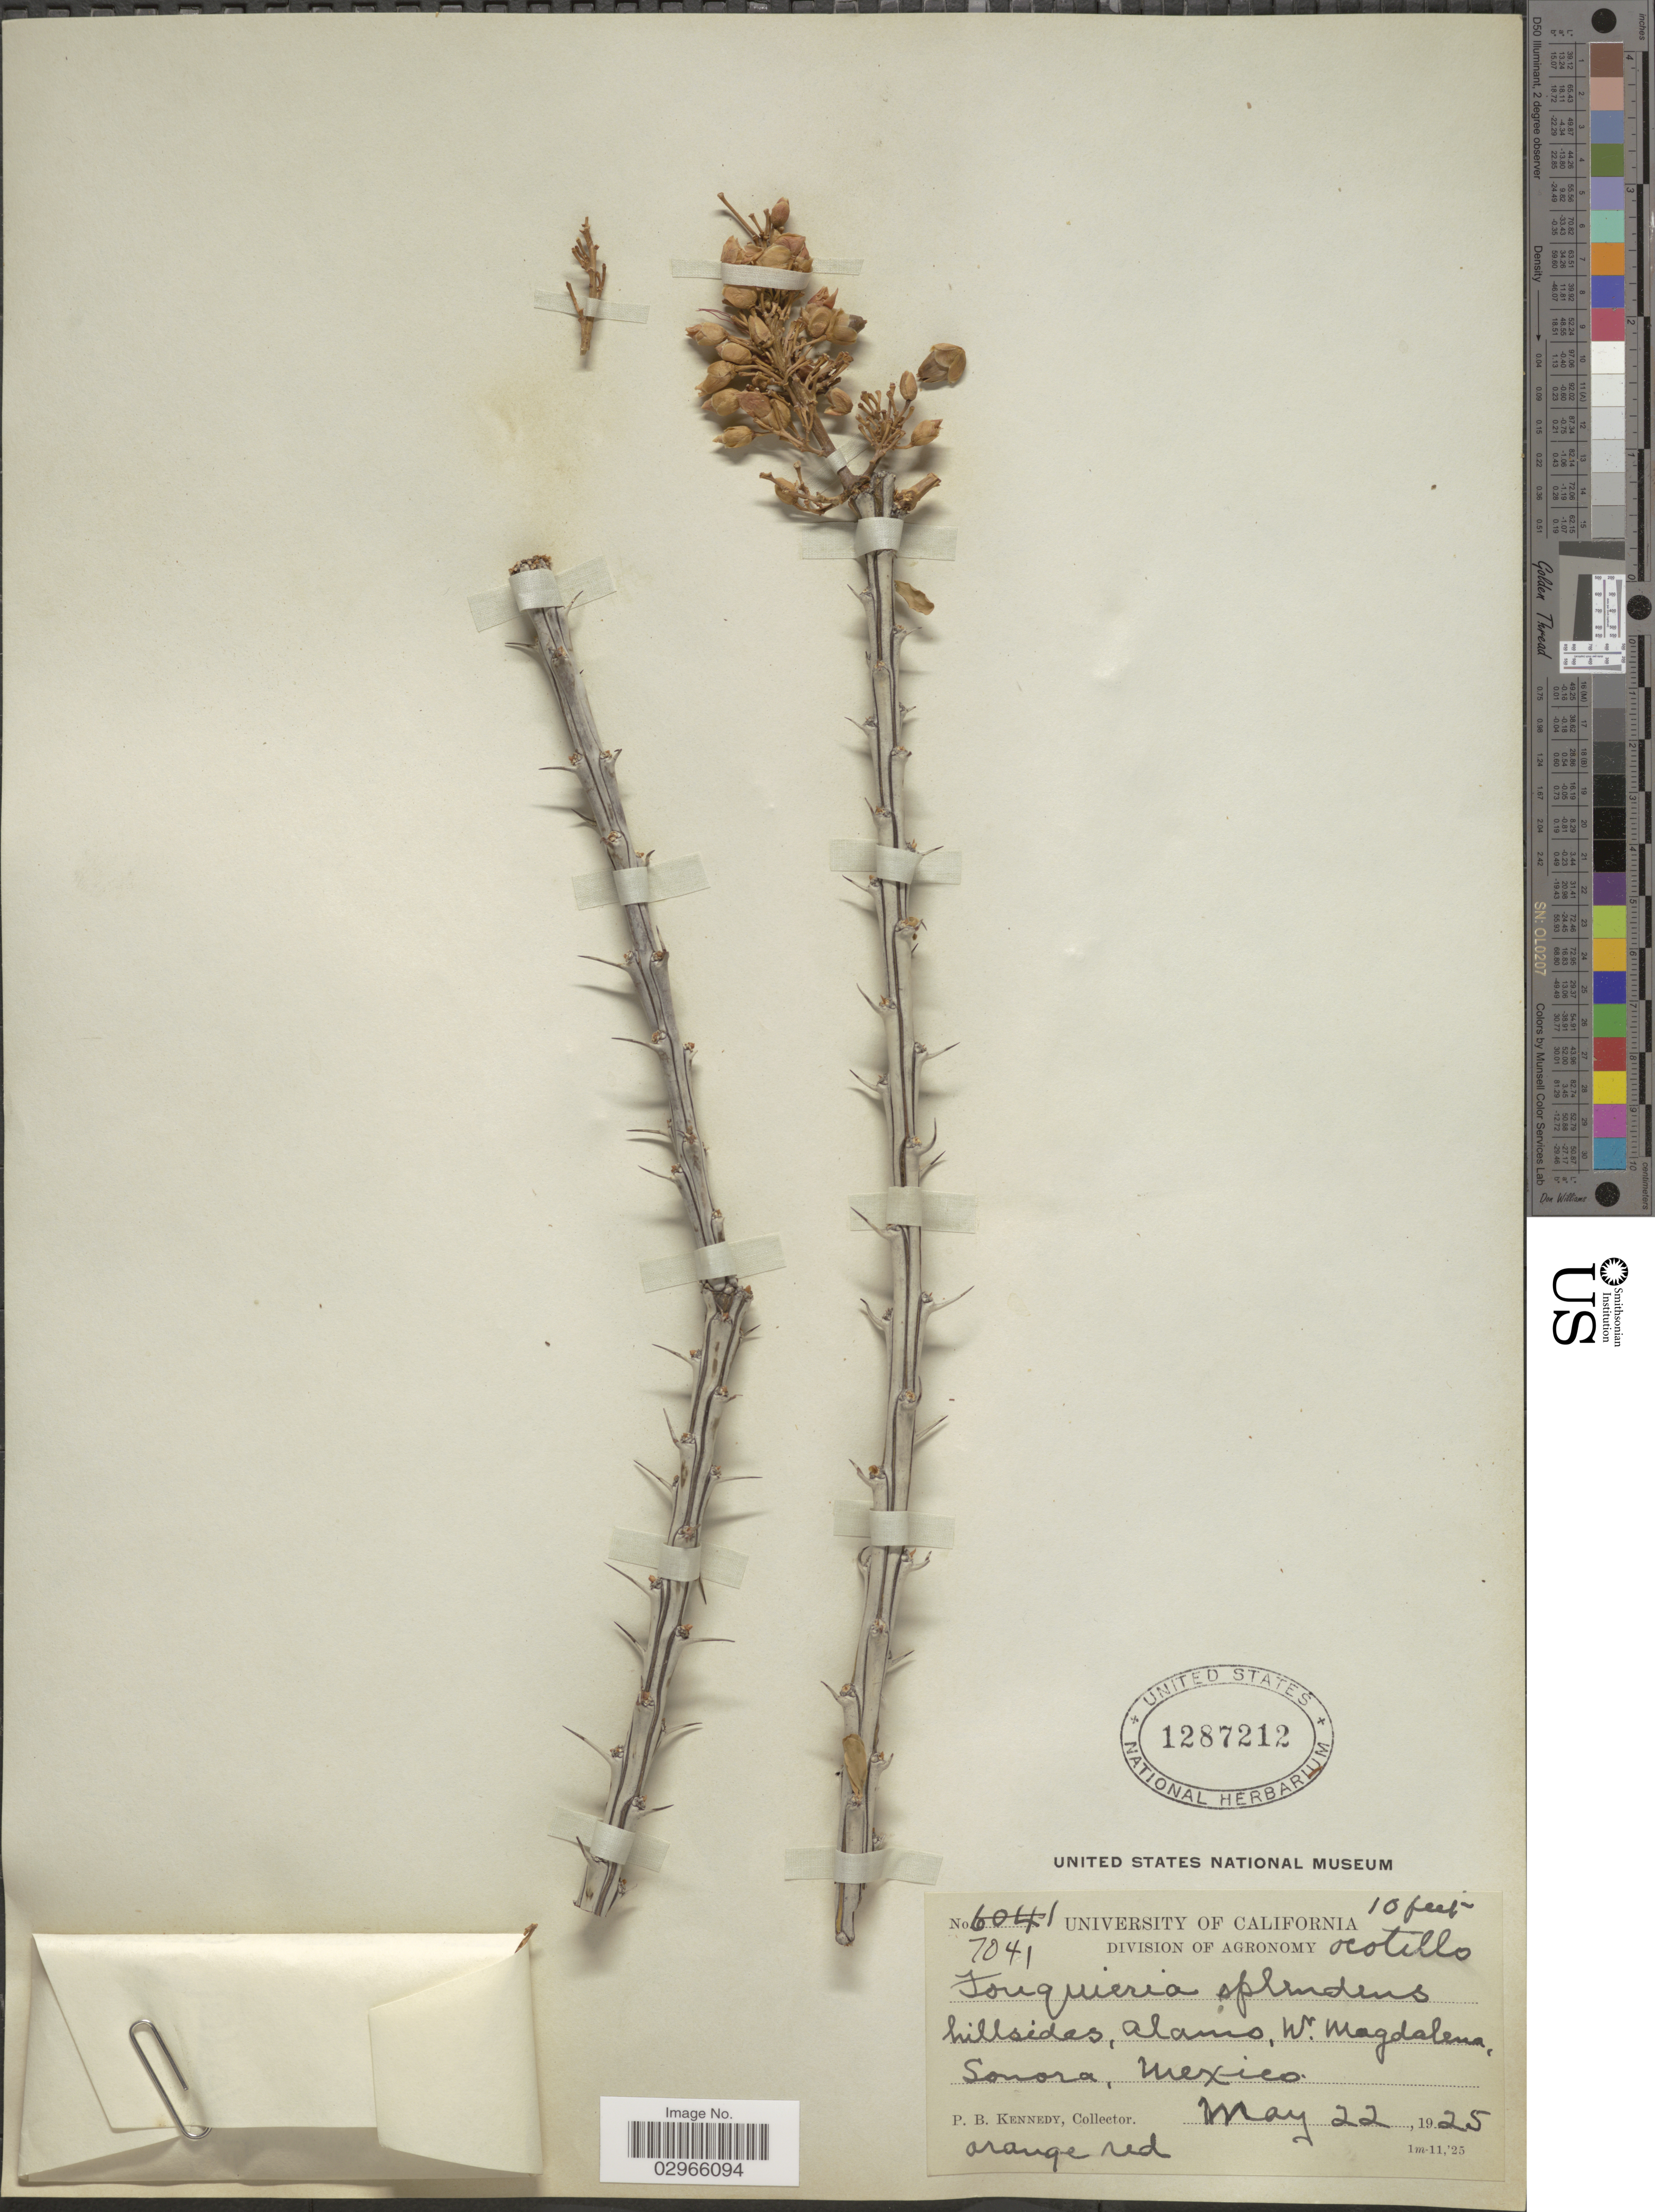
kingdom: Plantae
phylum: Tracheophyta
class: Magnoliopsida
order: Ericales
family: Fouquieriaceae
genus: Fouquieria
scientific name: Fouquieria splendens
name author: Engelm.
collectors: P. B. Kennedy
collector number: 7041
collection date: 1925-05-22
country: Mexico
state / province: Sonora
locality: Hillsides, Alamo, W. Magdalena, Sonora.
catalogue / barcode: US 1287212